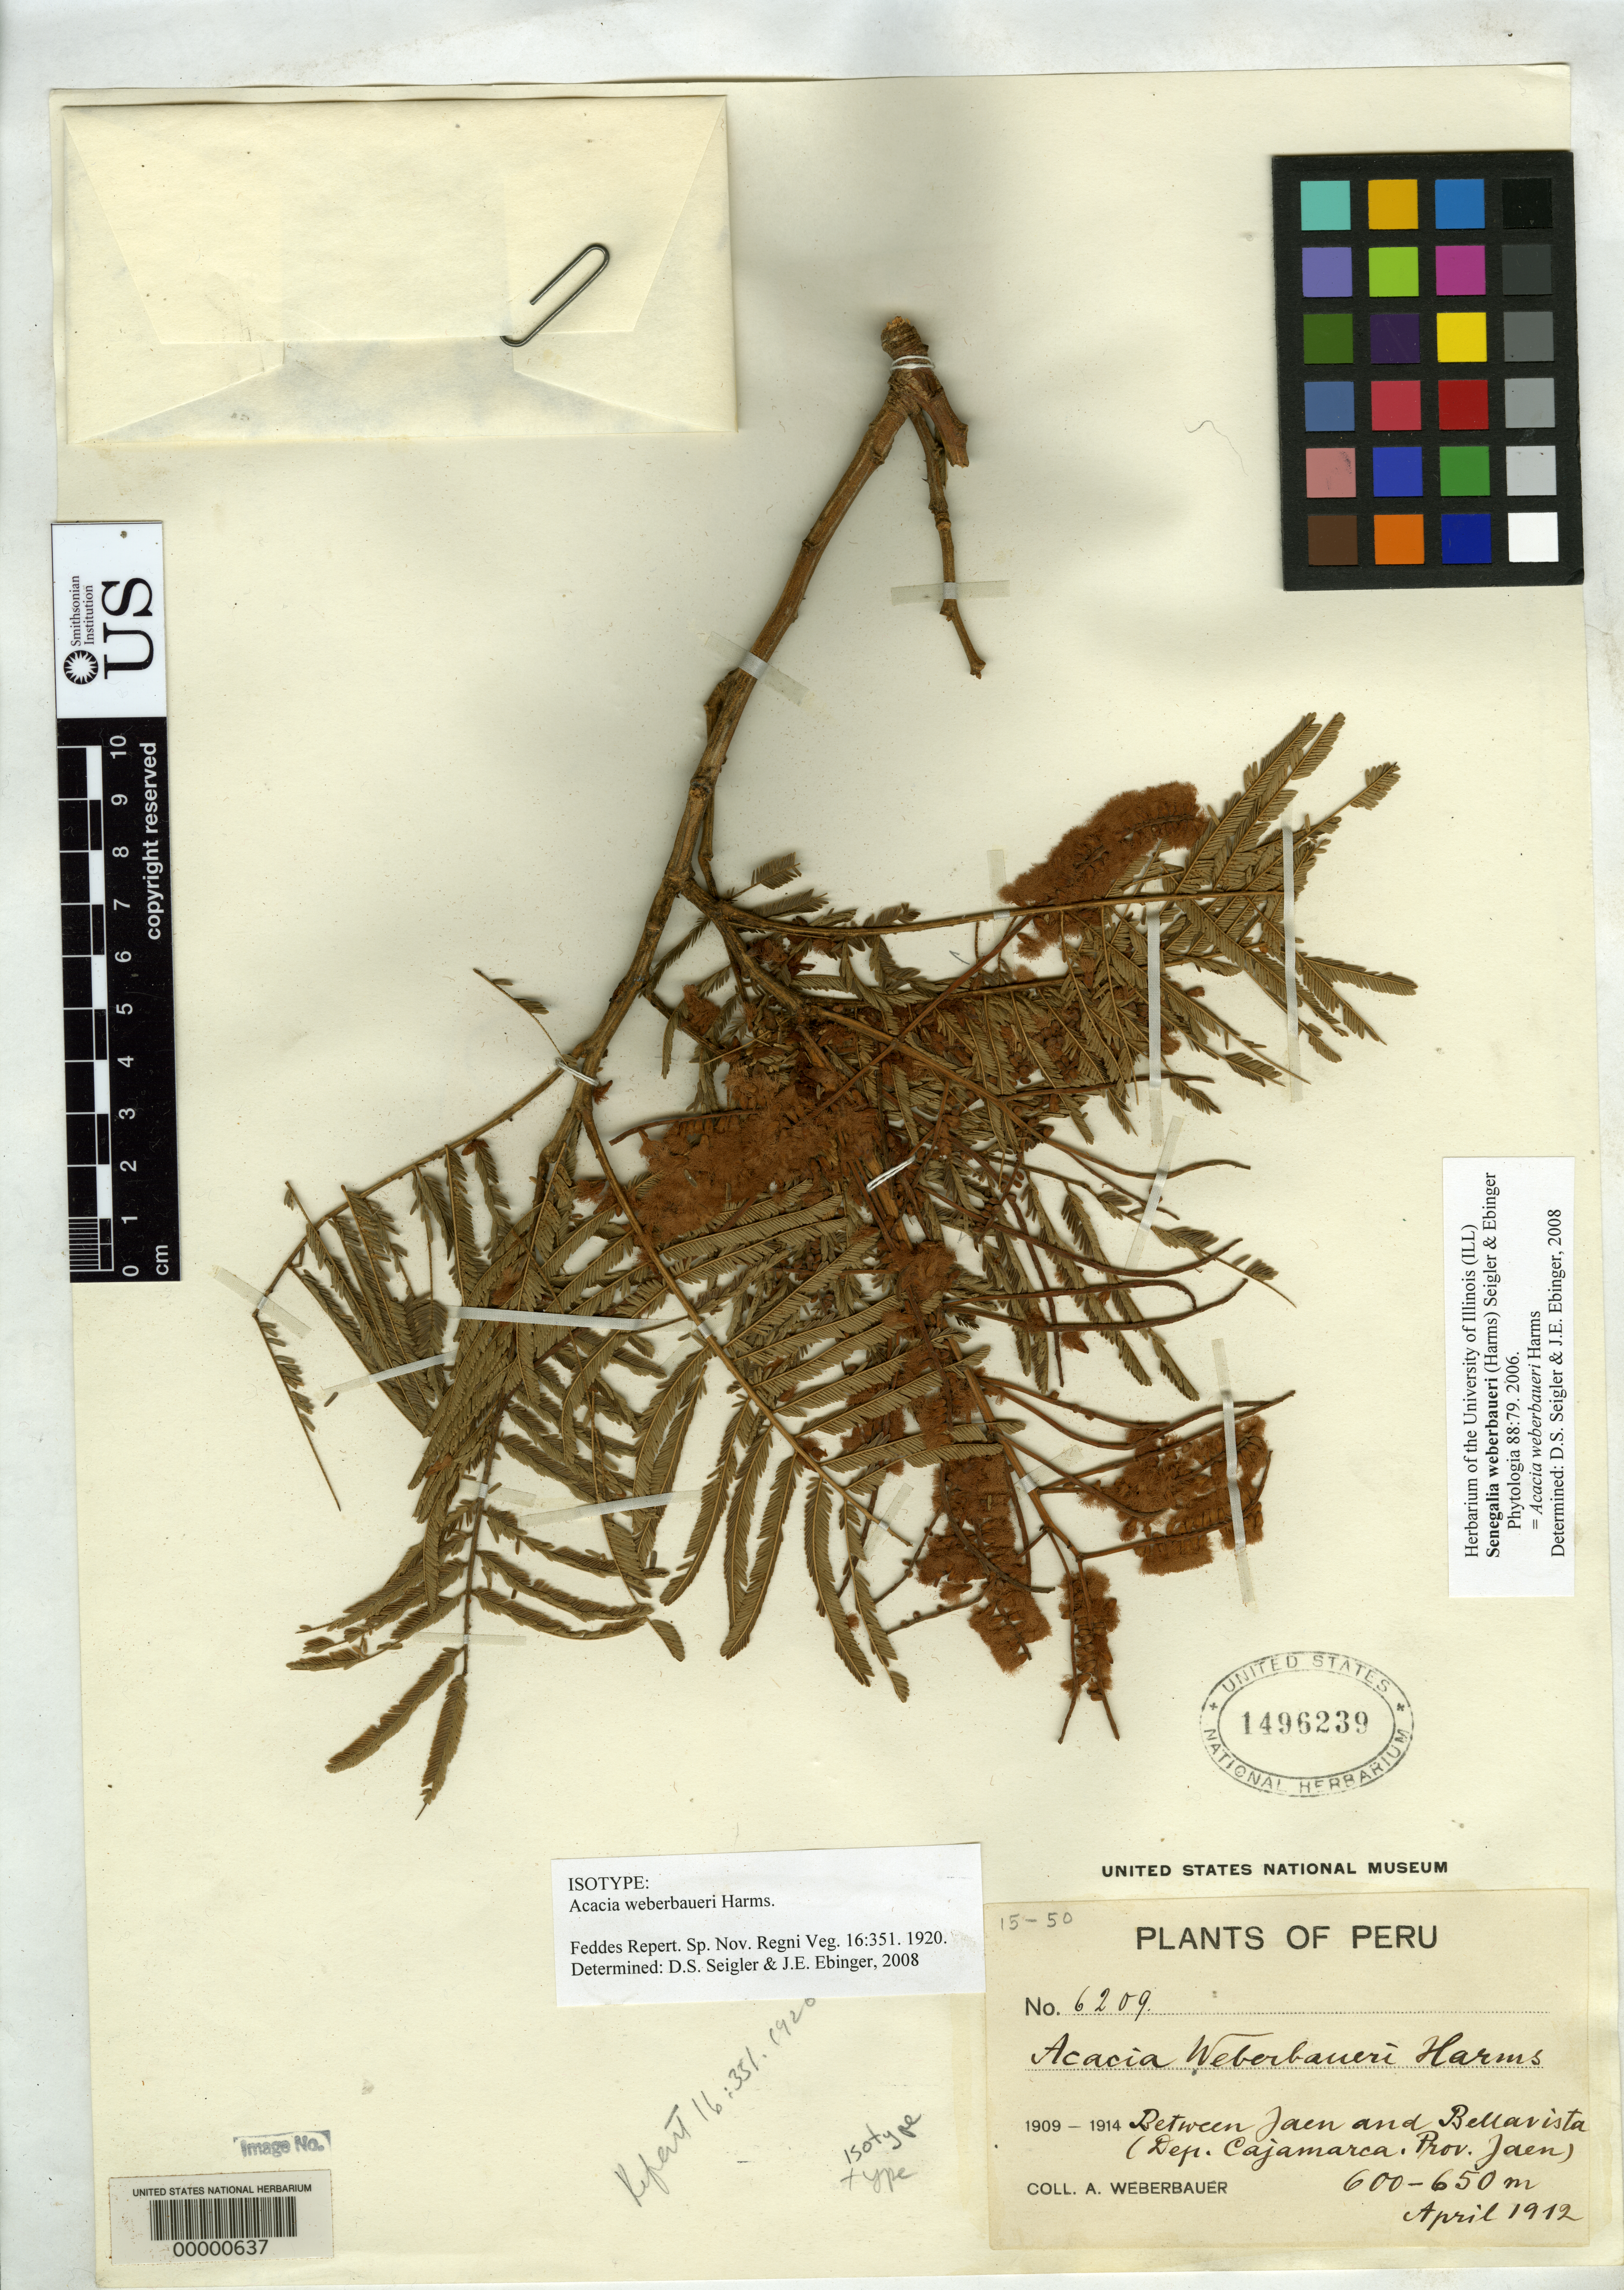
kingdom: Plantae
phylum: Tracheophyta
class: Magnoliopsida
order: Fabales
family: Fabaceae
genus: Acacia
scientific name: Acacia weberbaueri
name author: Harms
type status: Isotype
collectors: A. Weberbauer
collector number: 6209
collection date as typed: Apr 1912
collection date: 1912-04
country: Peru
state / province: Cajamarca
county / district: Jaén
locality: Tal des Maranon, Jaén und Bellavista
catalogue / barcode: US 1496239